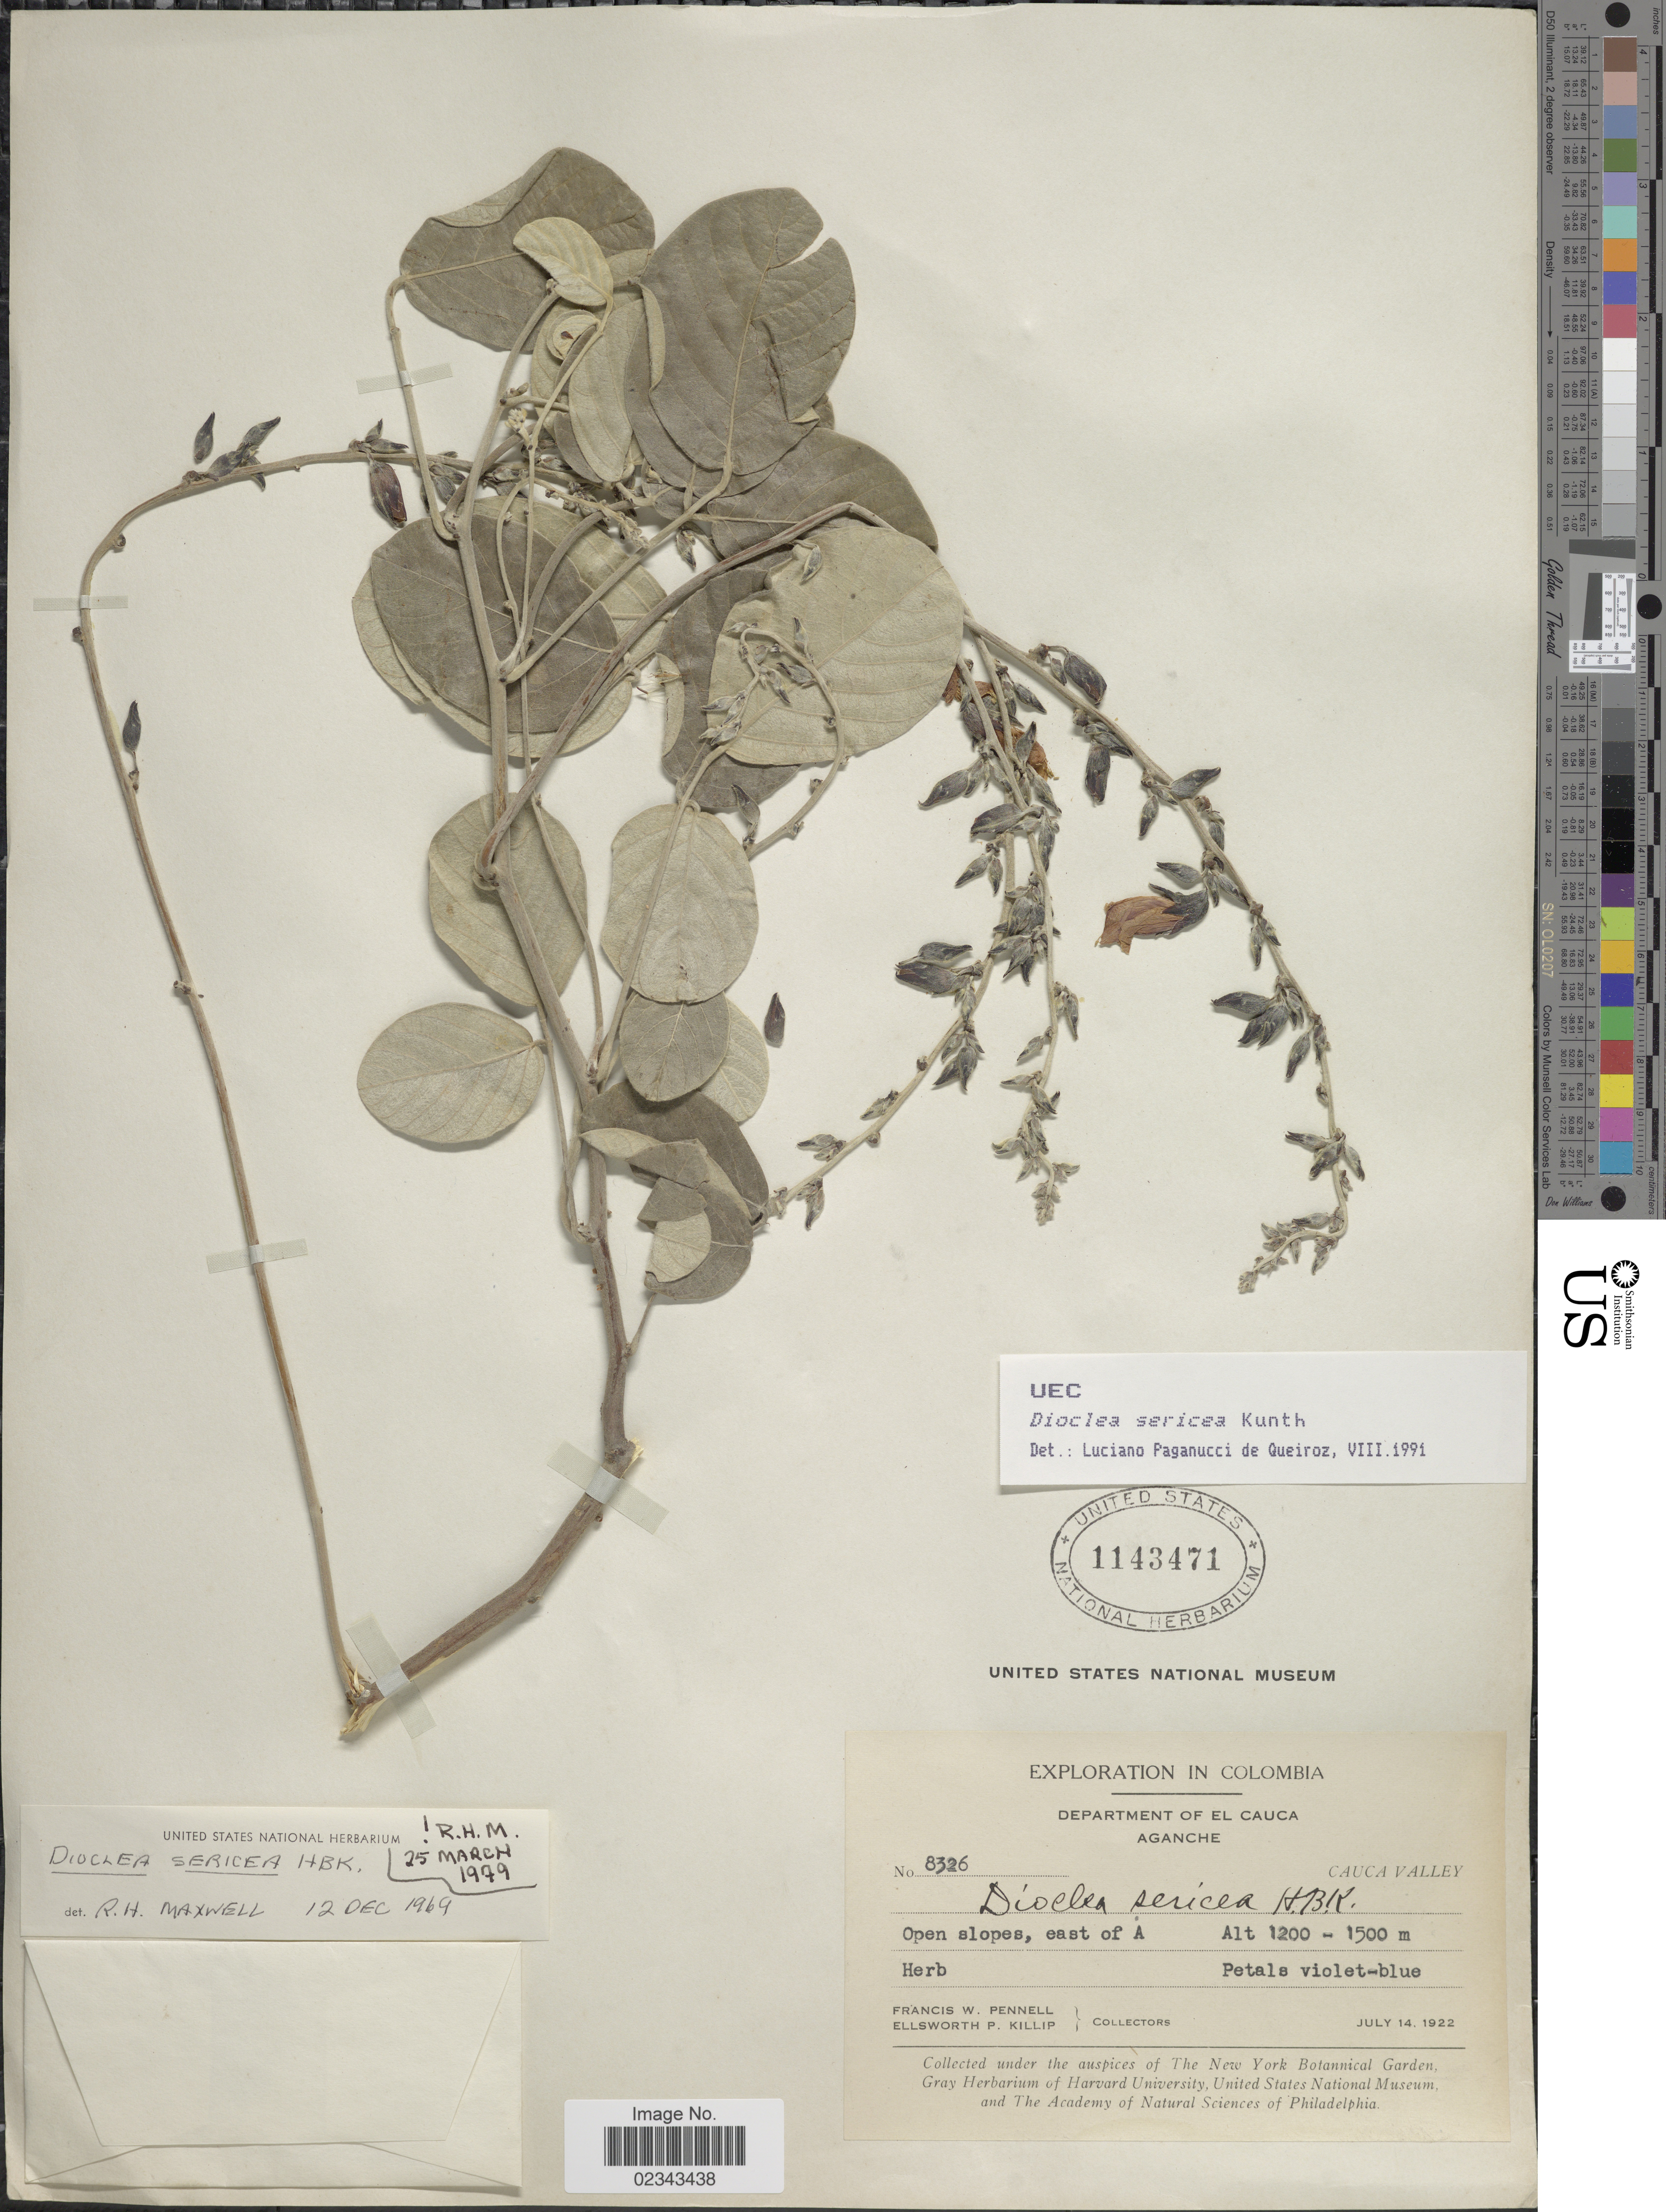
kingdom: Plantae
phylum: Tracheophyta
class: Magnoliopsida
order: Fabales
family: Fabaceae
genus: Dioclea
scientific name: Dioclea sericea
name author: Kunth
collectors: F. W. Pennell & E. P. Killip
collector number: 8326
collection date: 1922-07-14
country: Colombia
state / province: Cauca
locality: Department of El Cauca Aganche, Cauca Valley, Open slopes, east of A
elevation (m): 1200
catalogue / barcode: US 1143471